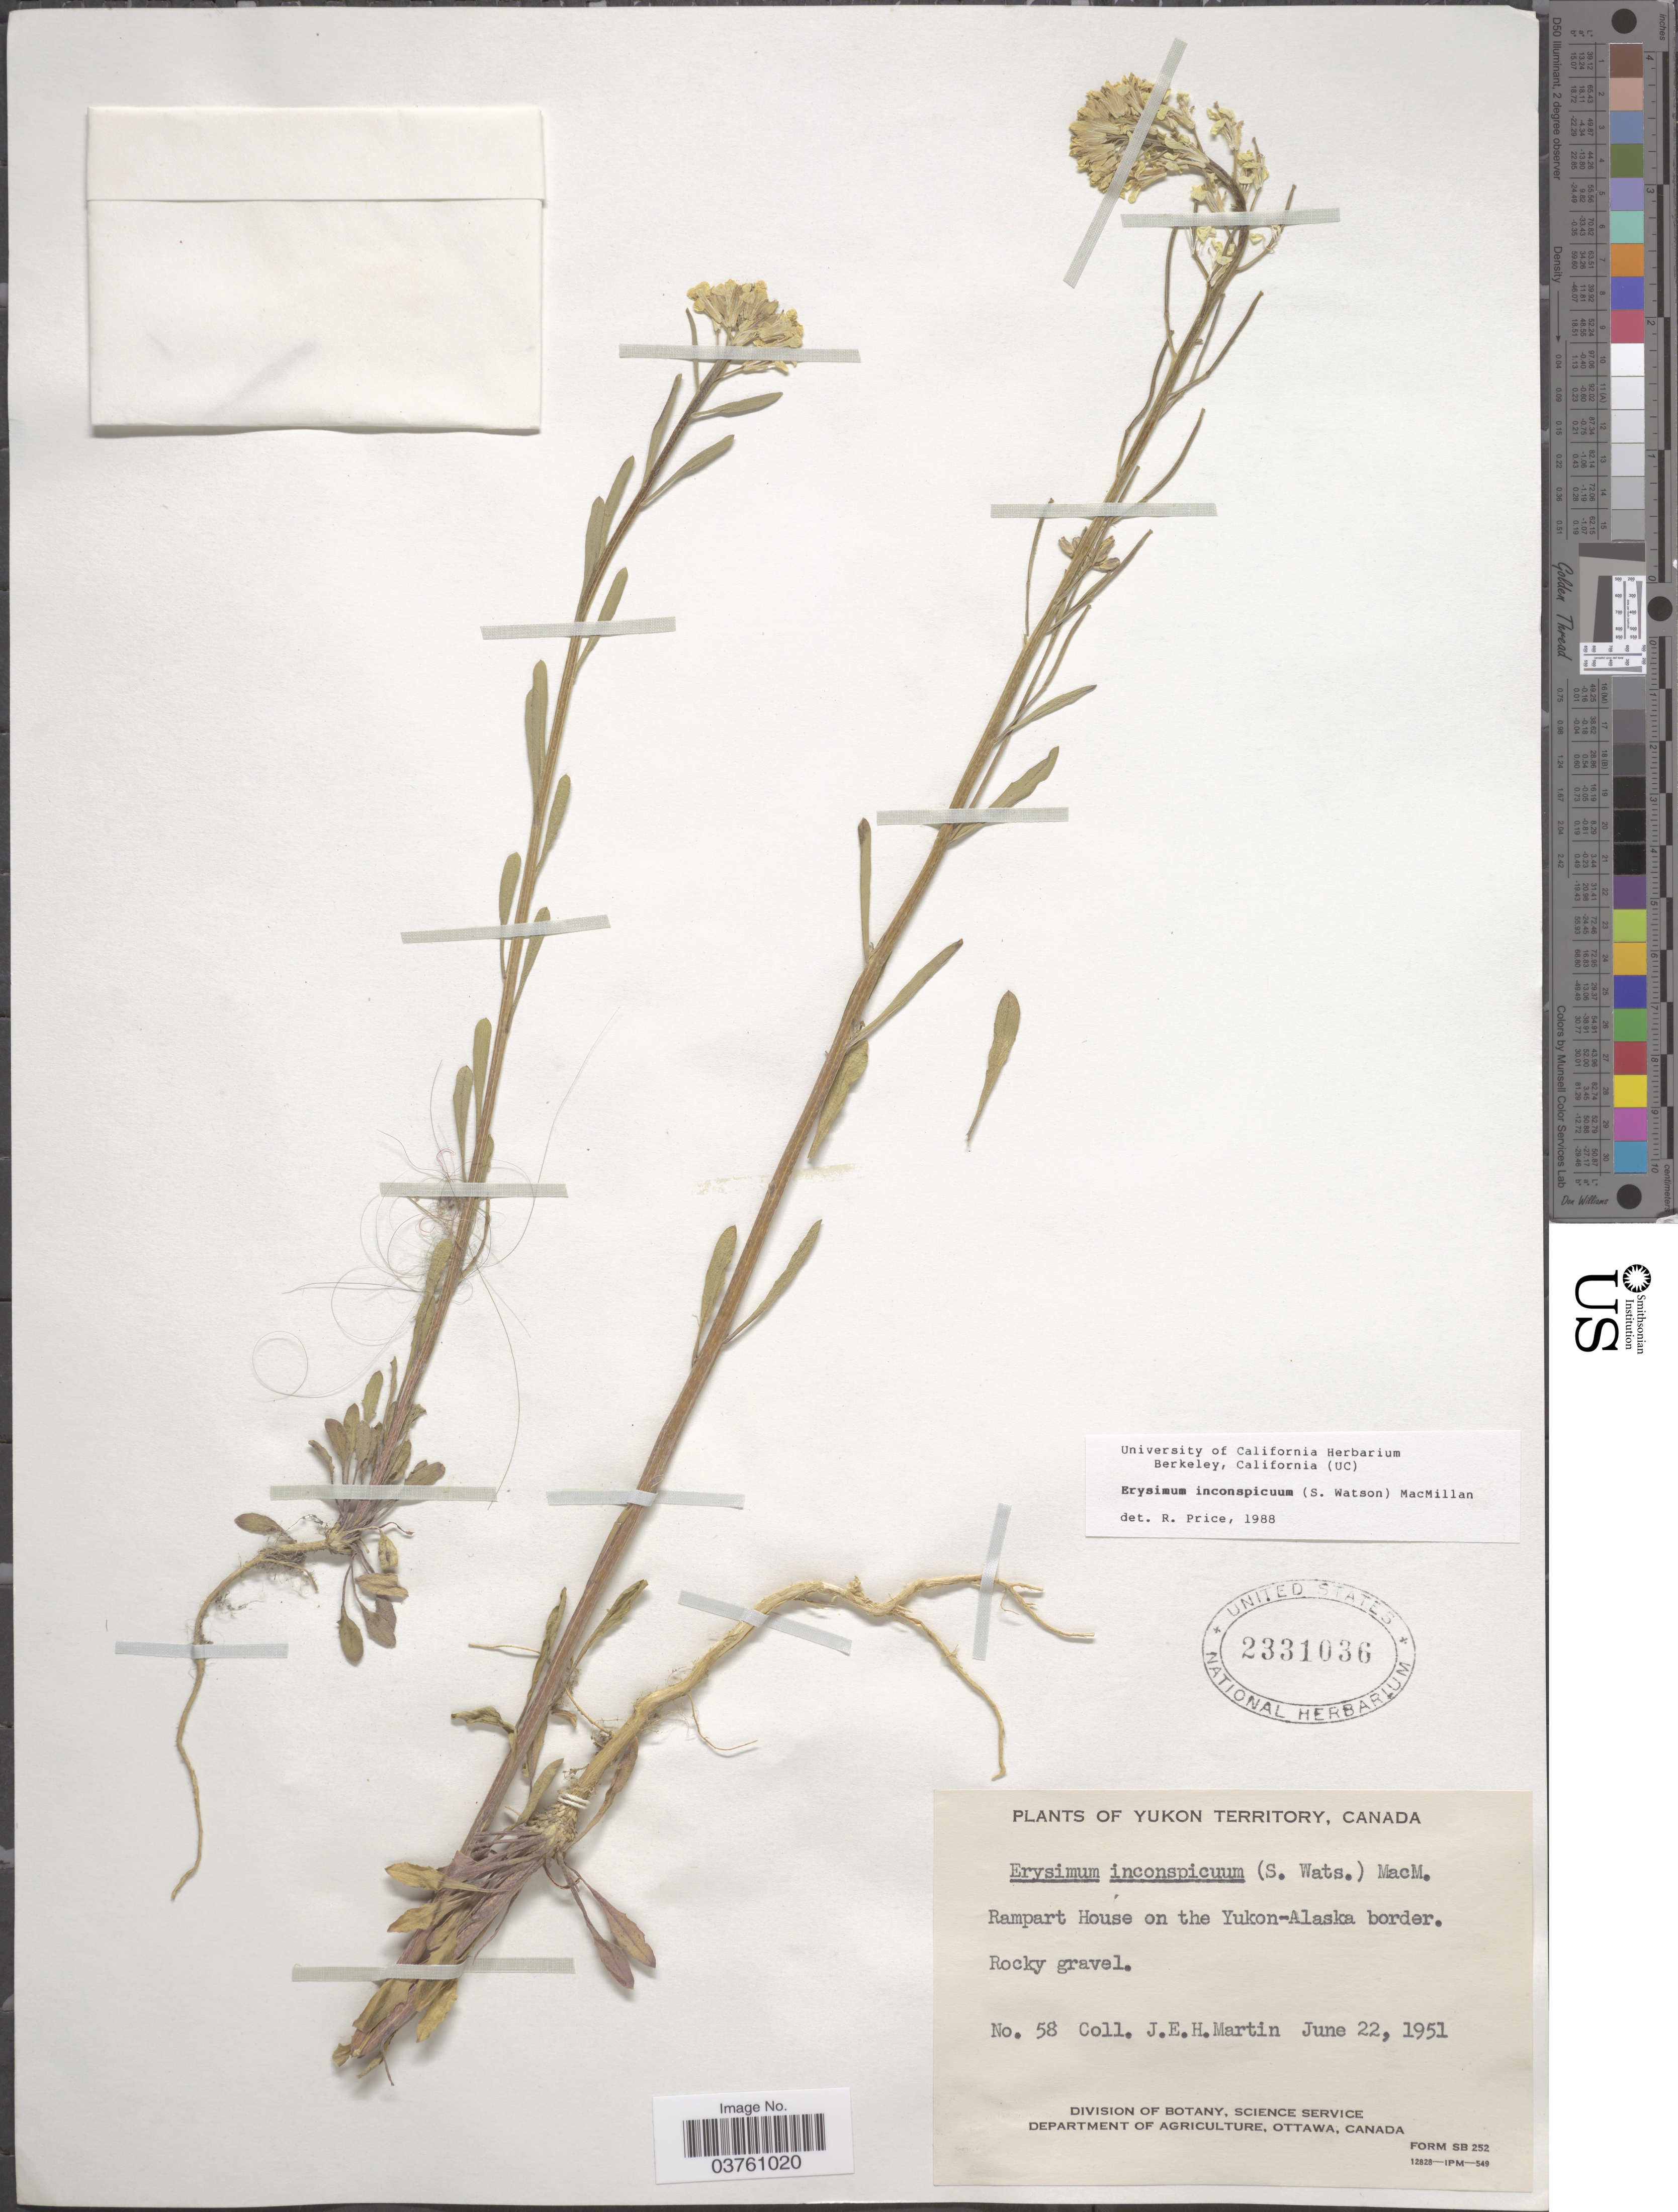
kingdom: Plantae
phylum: Tracheophyta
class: Magnoliopsida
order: Brassicales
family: Brassicaceae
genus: Erysimum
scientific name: Erysimum inconspicuum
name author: (S. Watson) MacMill.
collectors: J. E. H. Martin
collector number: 58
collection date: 1951-06-22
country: Canada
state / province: Yukon Territory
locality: Rampart House on the Yukon-Alaska border.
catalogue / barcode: US 2331036